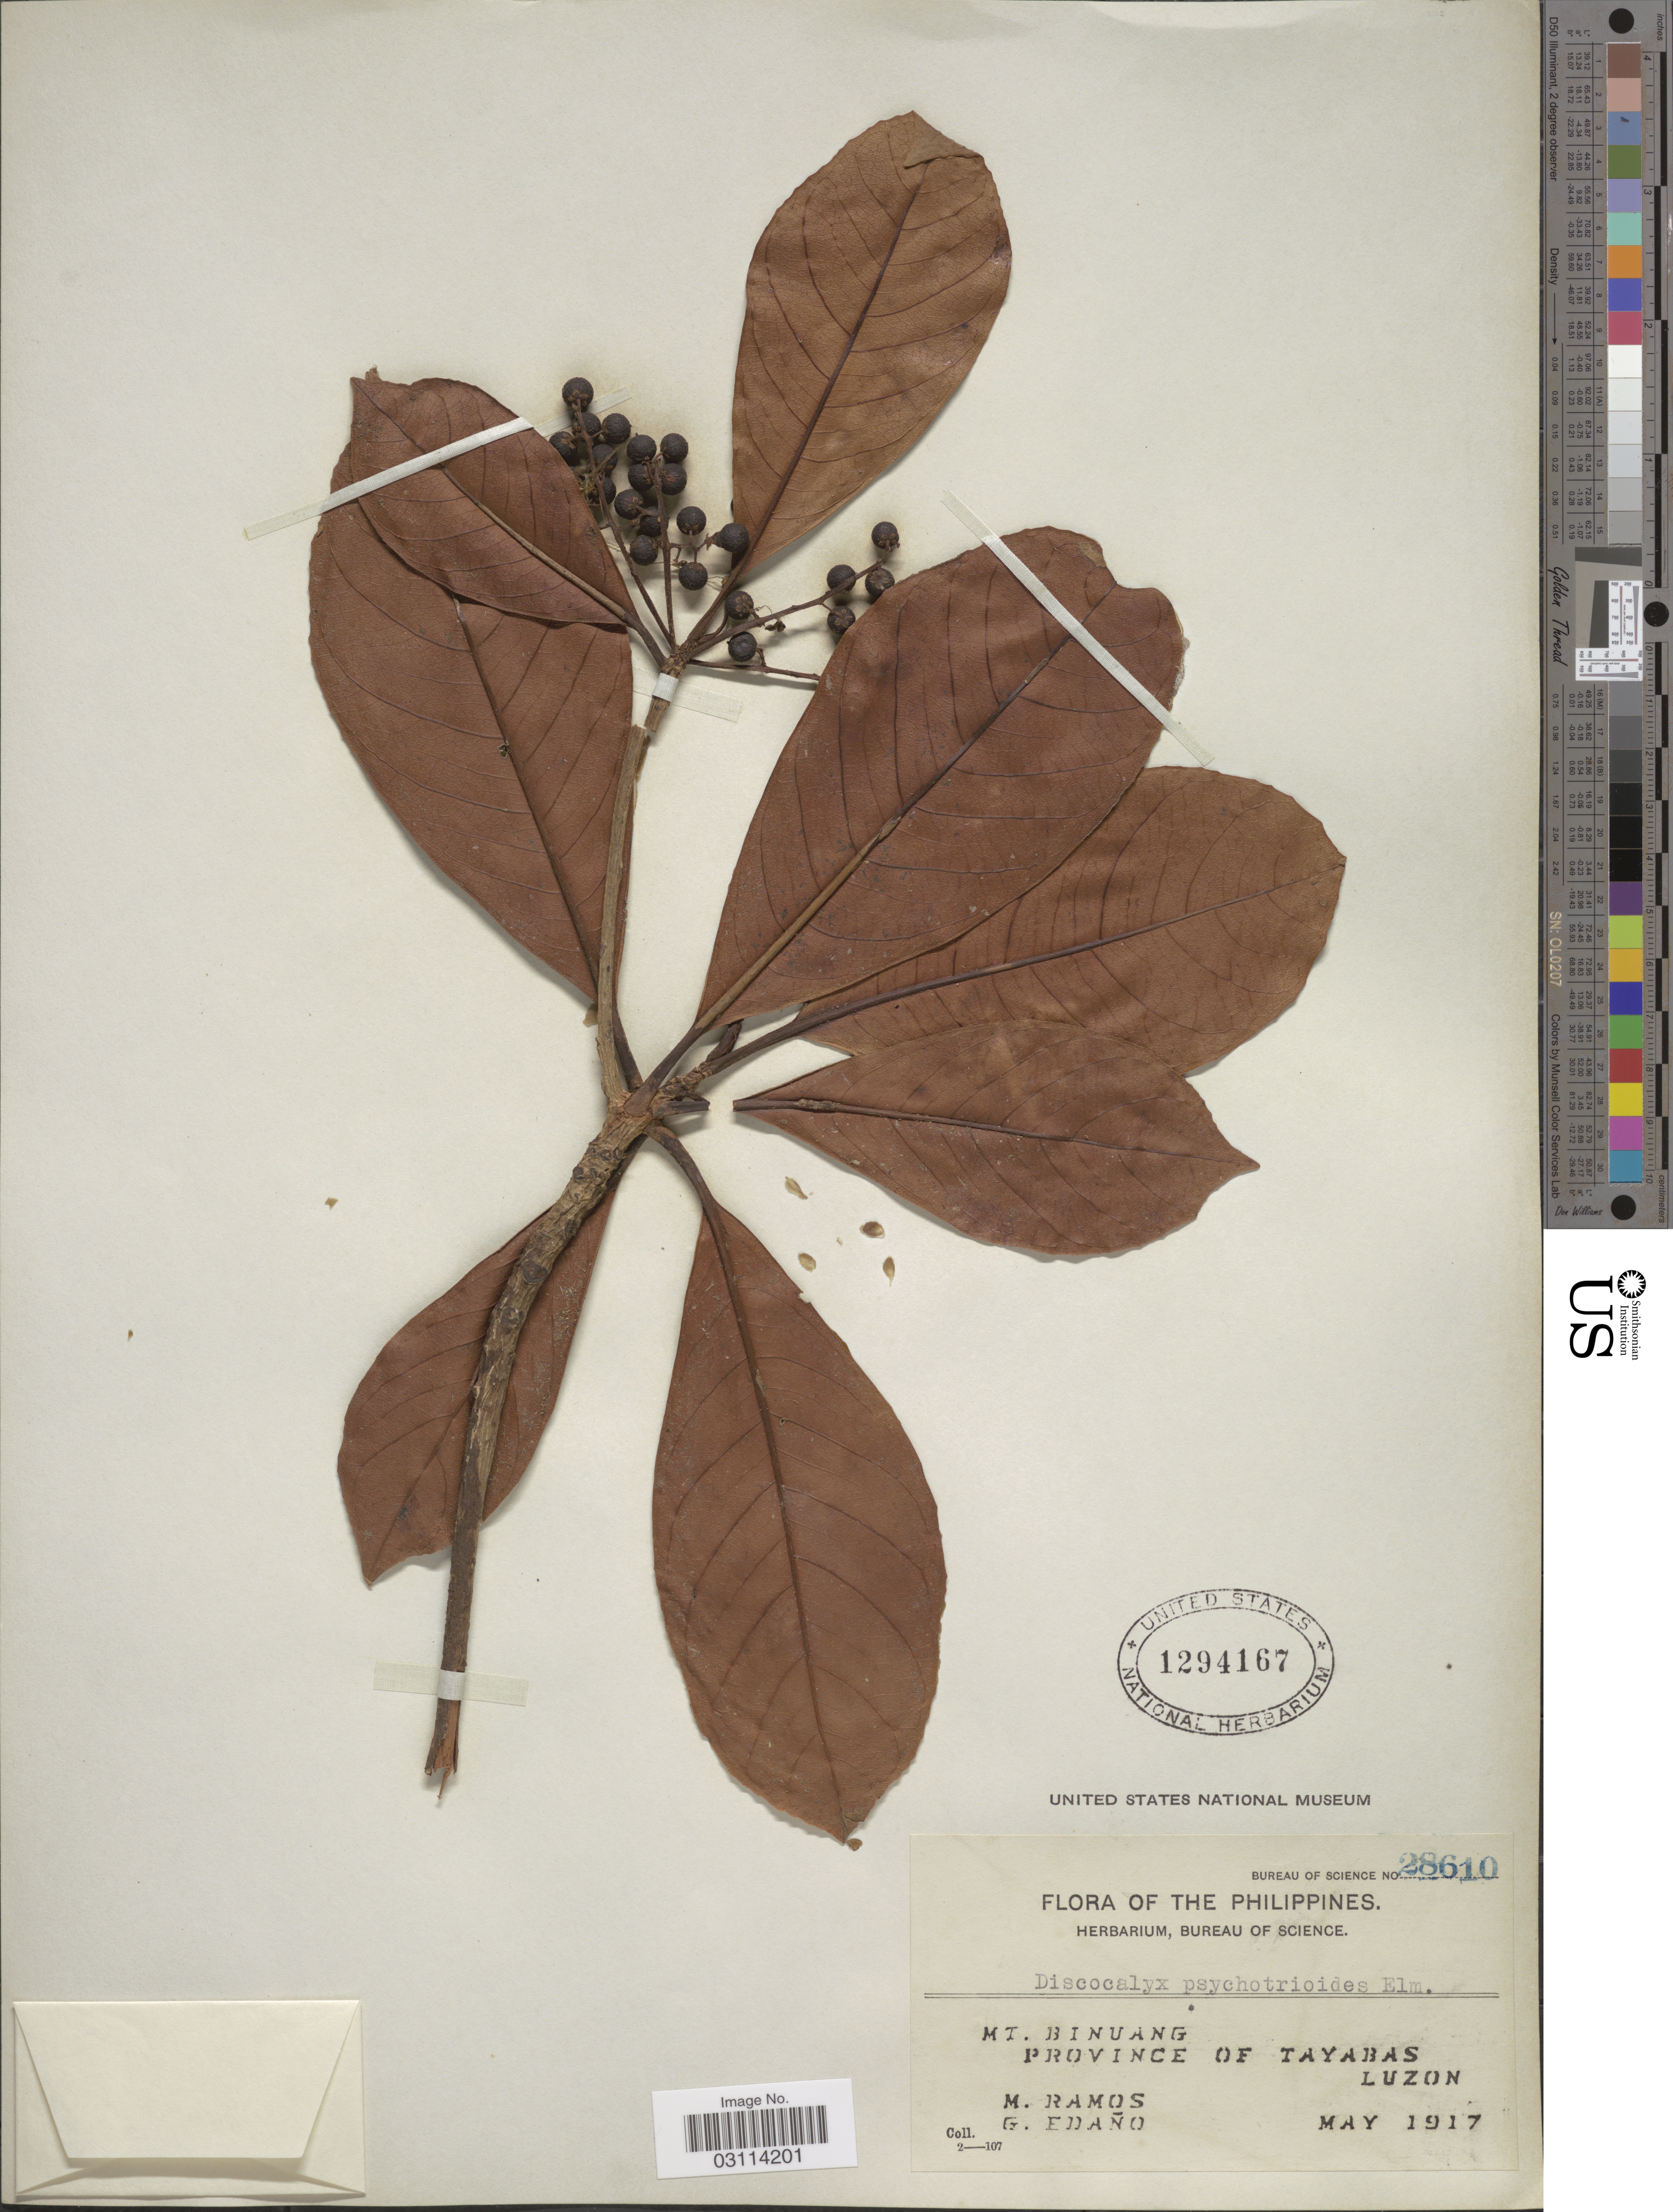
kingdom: Plantae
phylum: Tracheophyta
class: Magnoliopsida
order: Ericales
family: Primulaceae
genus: Discocalyx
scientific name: Discocalyx psychotrioides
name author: Elmer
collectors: M. Ramos & G. Edaño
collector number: Bureau of Science 28610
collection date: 1917-05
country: Philippines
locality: Mt. Binuang, Province of Tayabas, Luzon.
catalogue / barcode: US 1294167